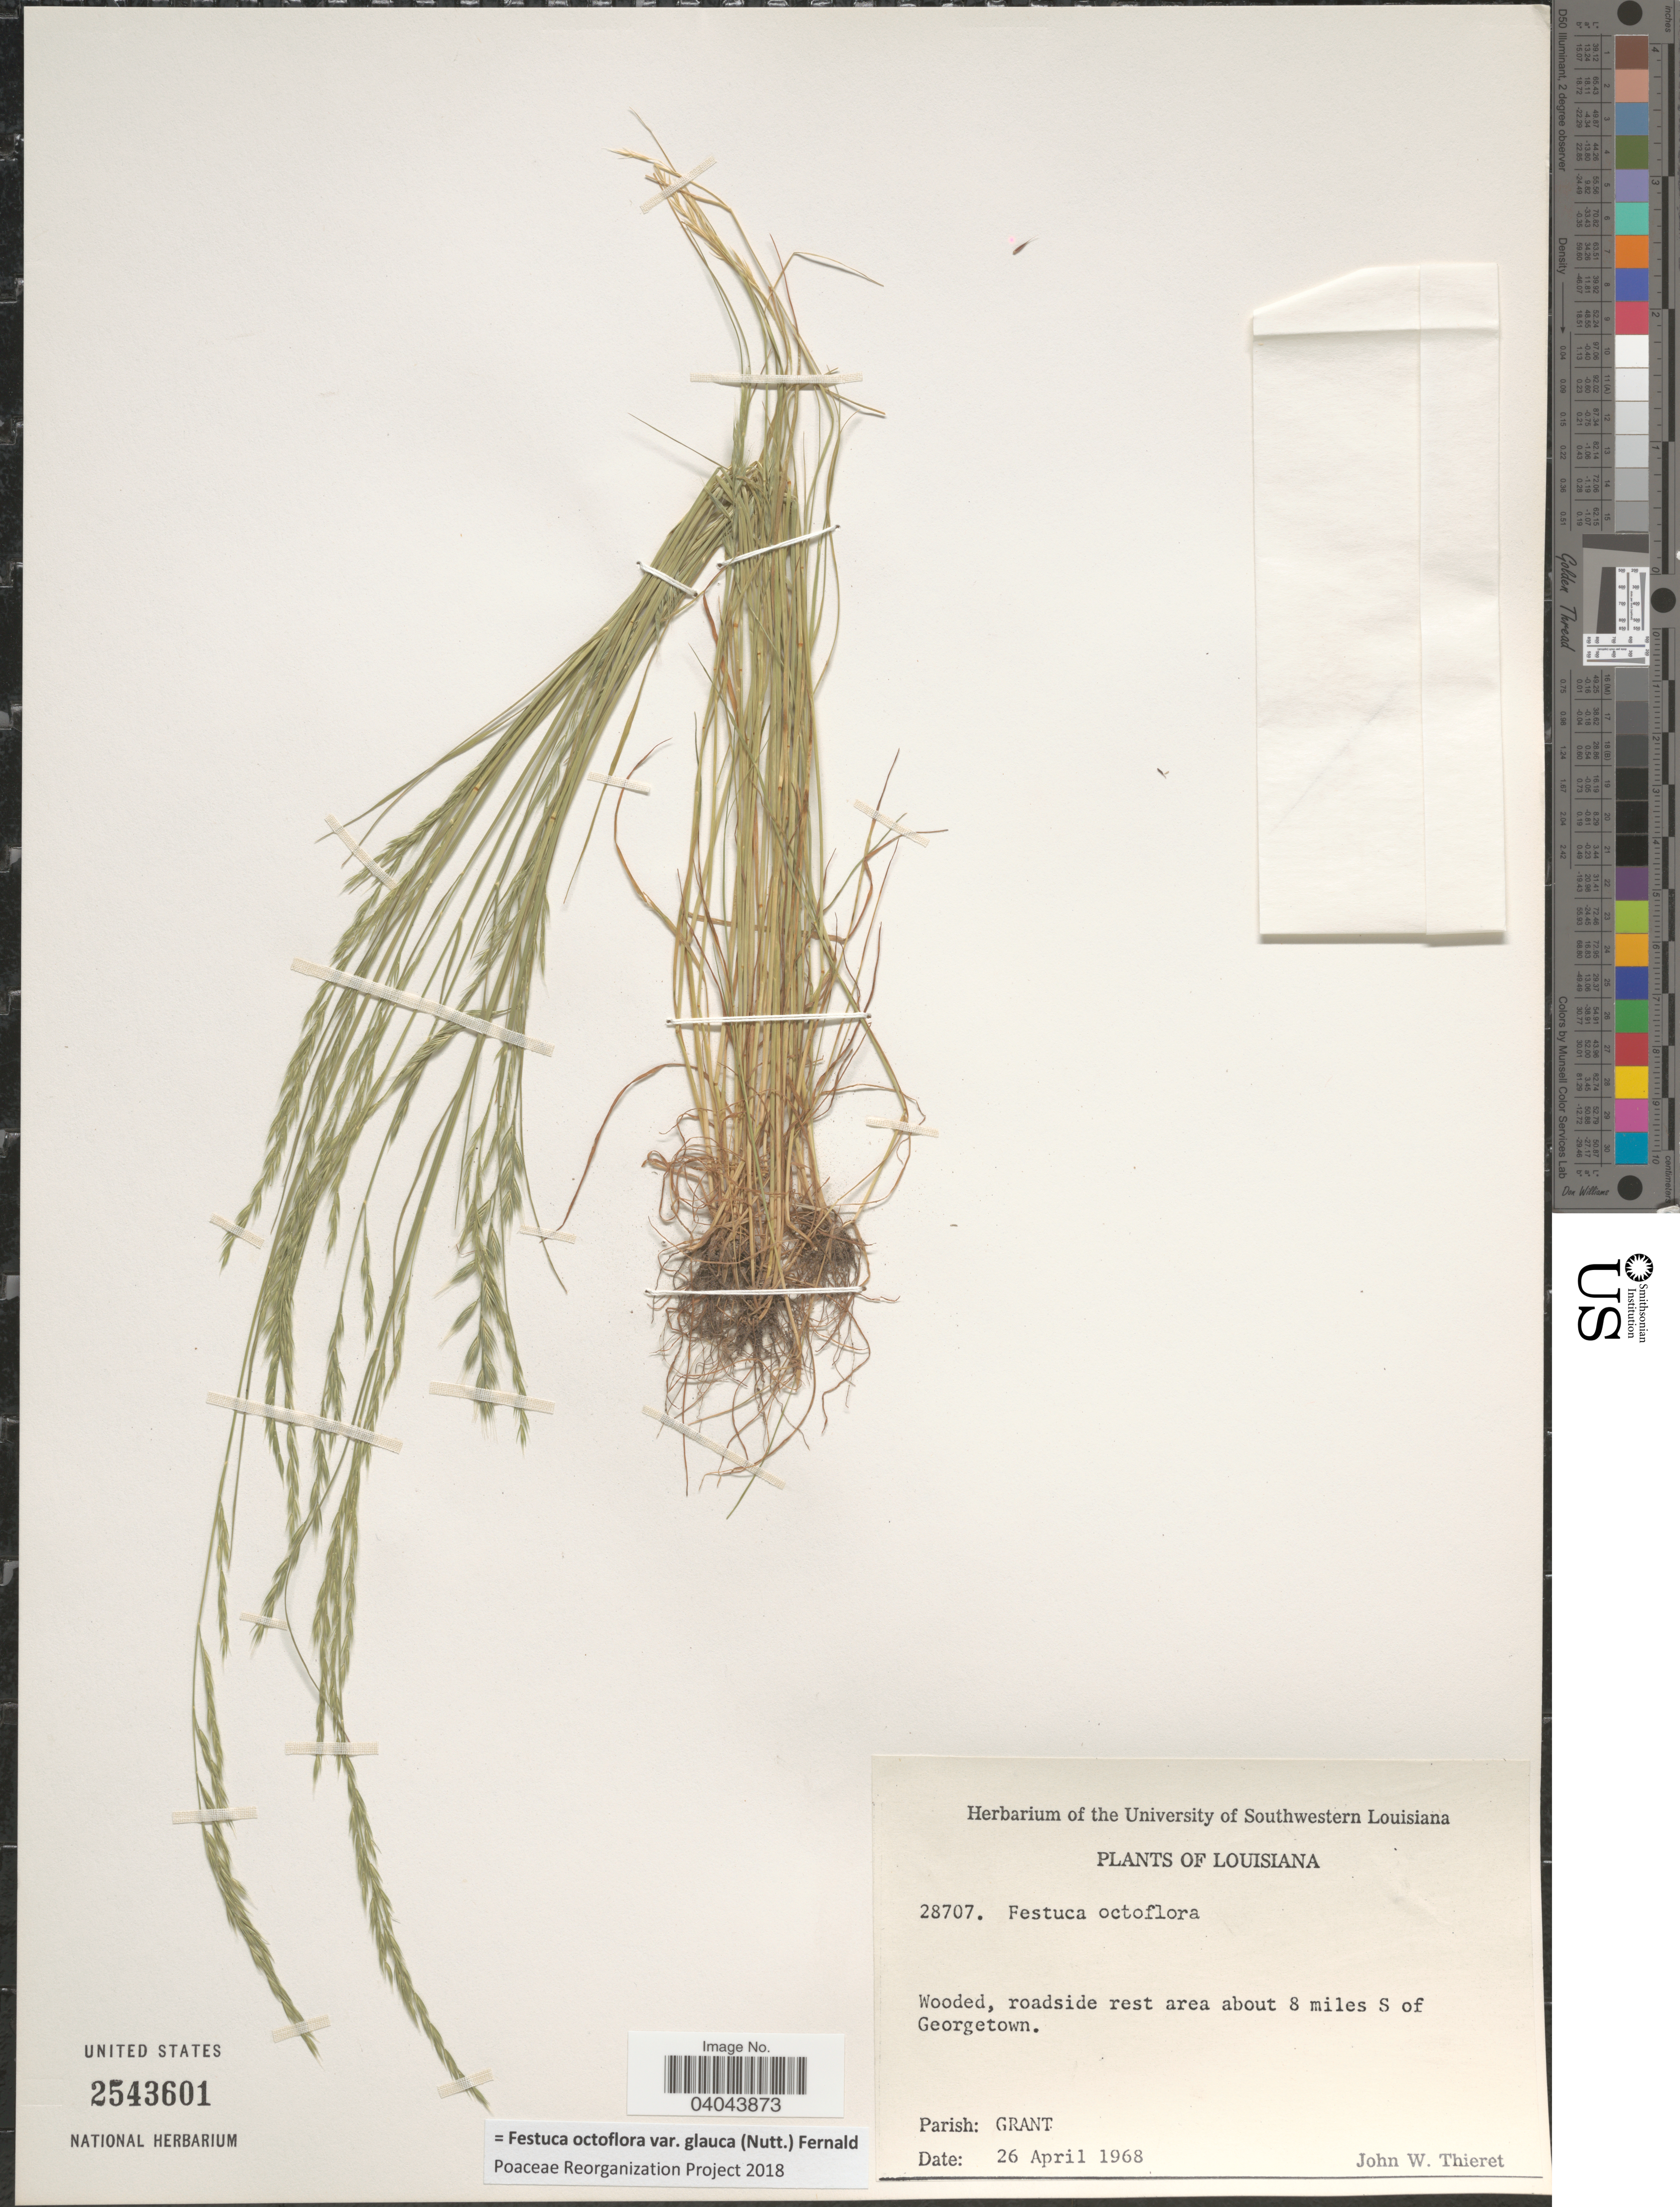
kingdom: Plantae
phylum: Tracheophyta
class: Liliopsida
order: Poales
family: Poaceae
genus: Festuca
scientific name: Festuca octoflora var. glauca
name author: (Nutt.) Fernald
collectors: J. W. Thieret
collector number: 28707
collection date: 1968-04-26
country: United States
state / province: Louisiana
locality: Wooded, roadside rest area about 8 miles S of Georgetown. Parish: Grant.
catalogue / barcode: US 2543601